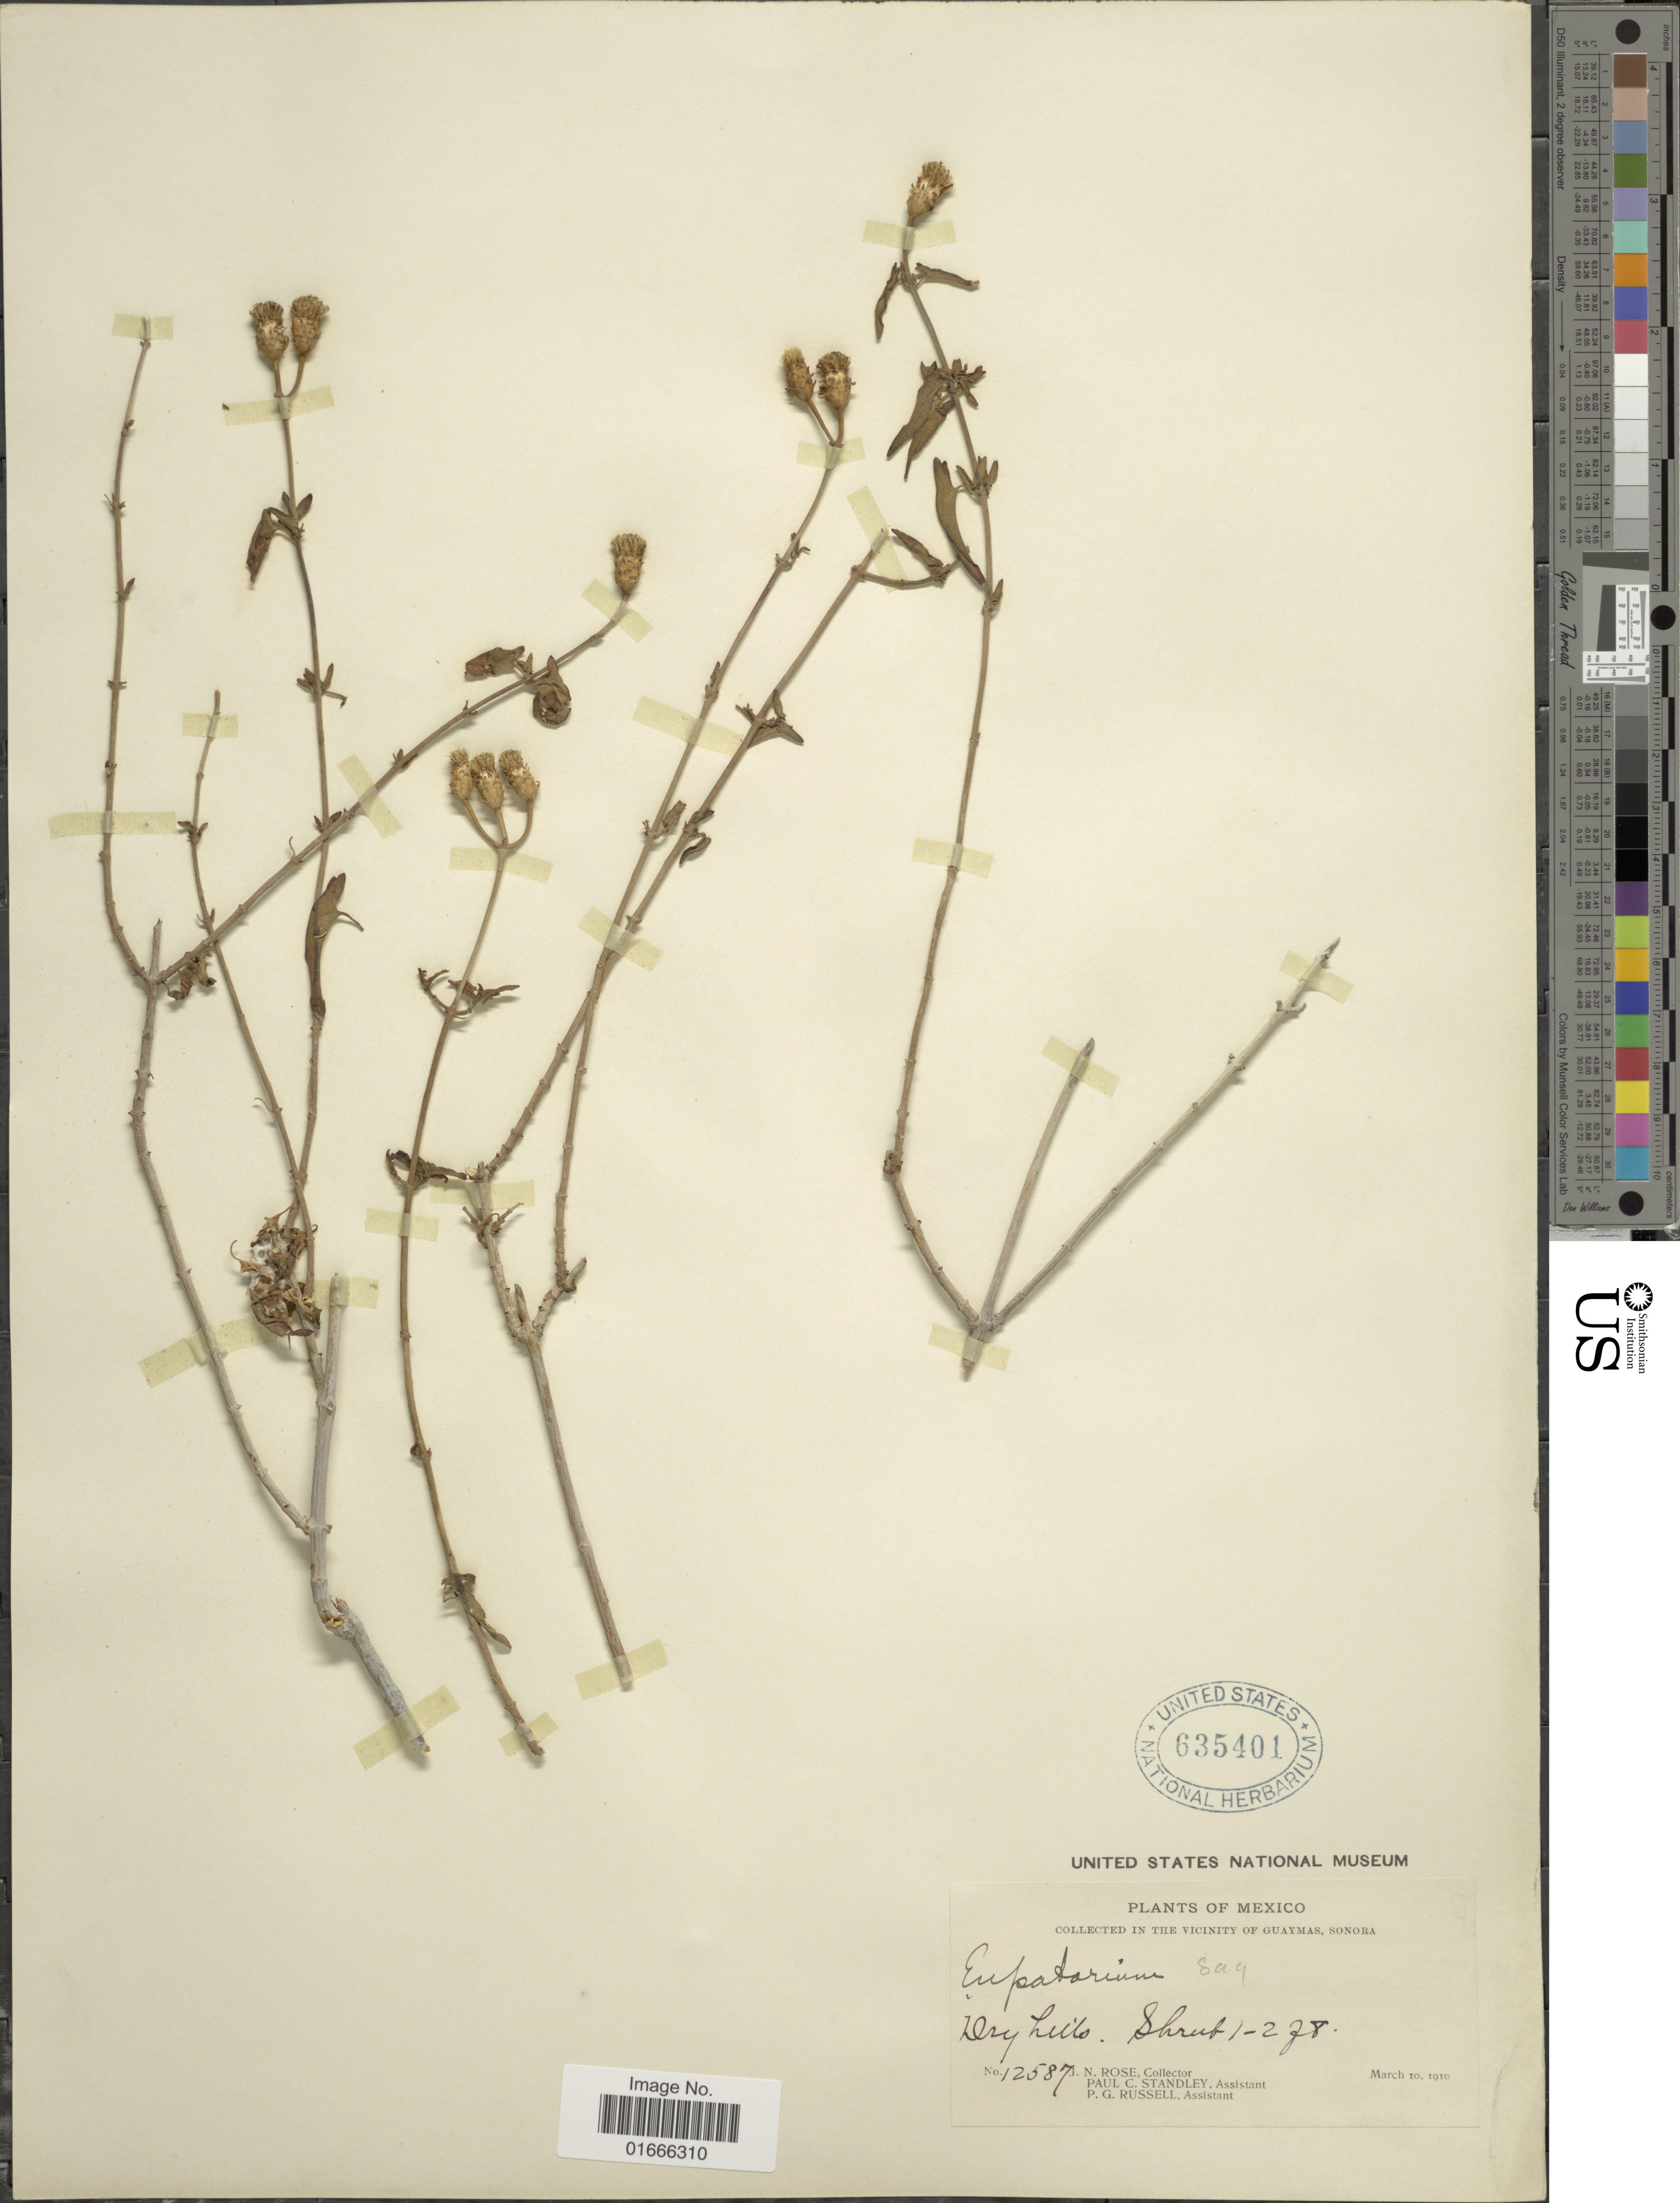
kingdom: Plantae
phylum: Tracheophyta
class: Magnoliopsida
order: Asterales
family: Asteraceae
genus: Chromolaena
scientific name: Chromolaena sagittata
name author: (A. Gray) R.M. King & H. Rob.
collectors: J. N. Rose, P. C. Standley & P. G. Russell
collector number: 12587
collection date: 1910-03-10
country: Mexico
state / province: Sonora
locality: Vicinity of Guaymas, Sonora.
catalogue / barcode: US 635401